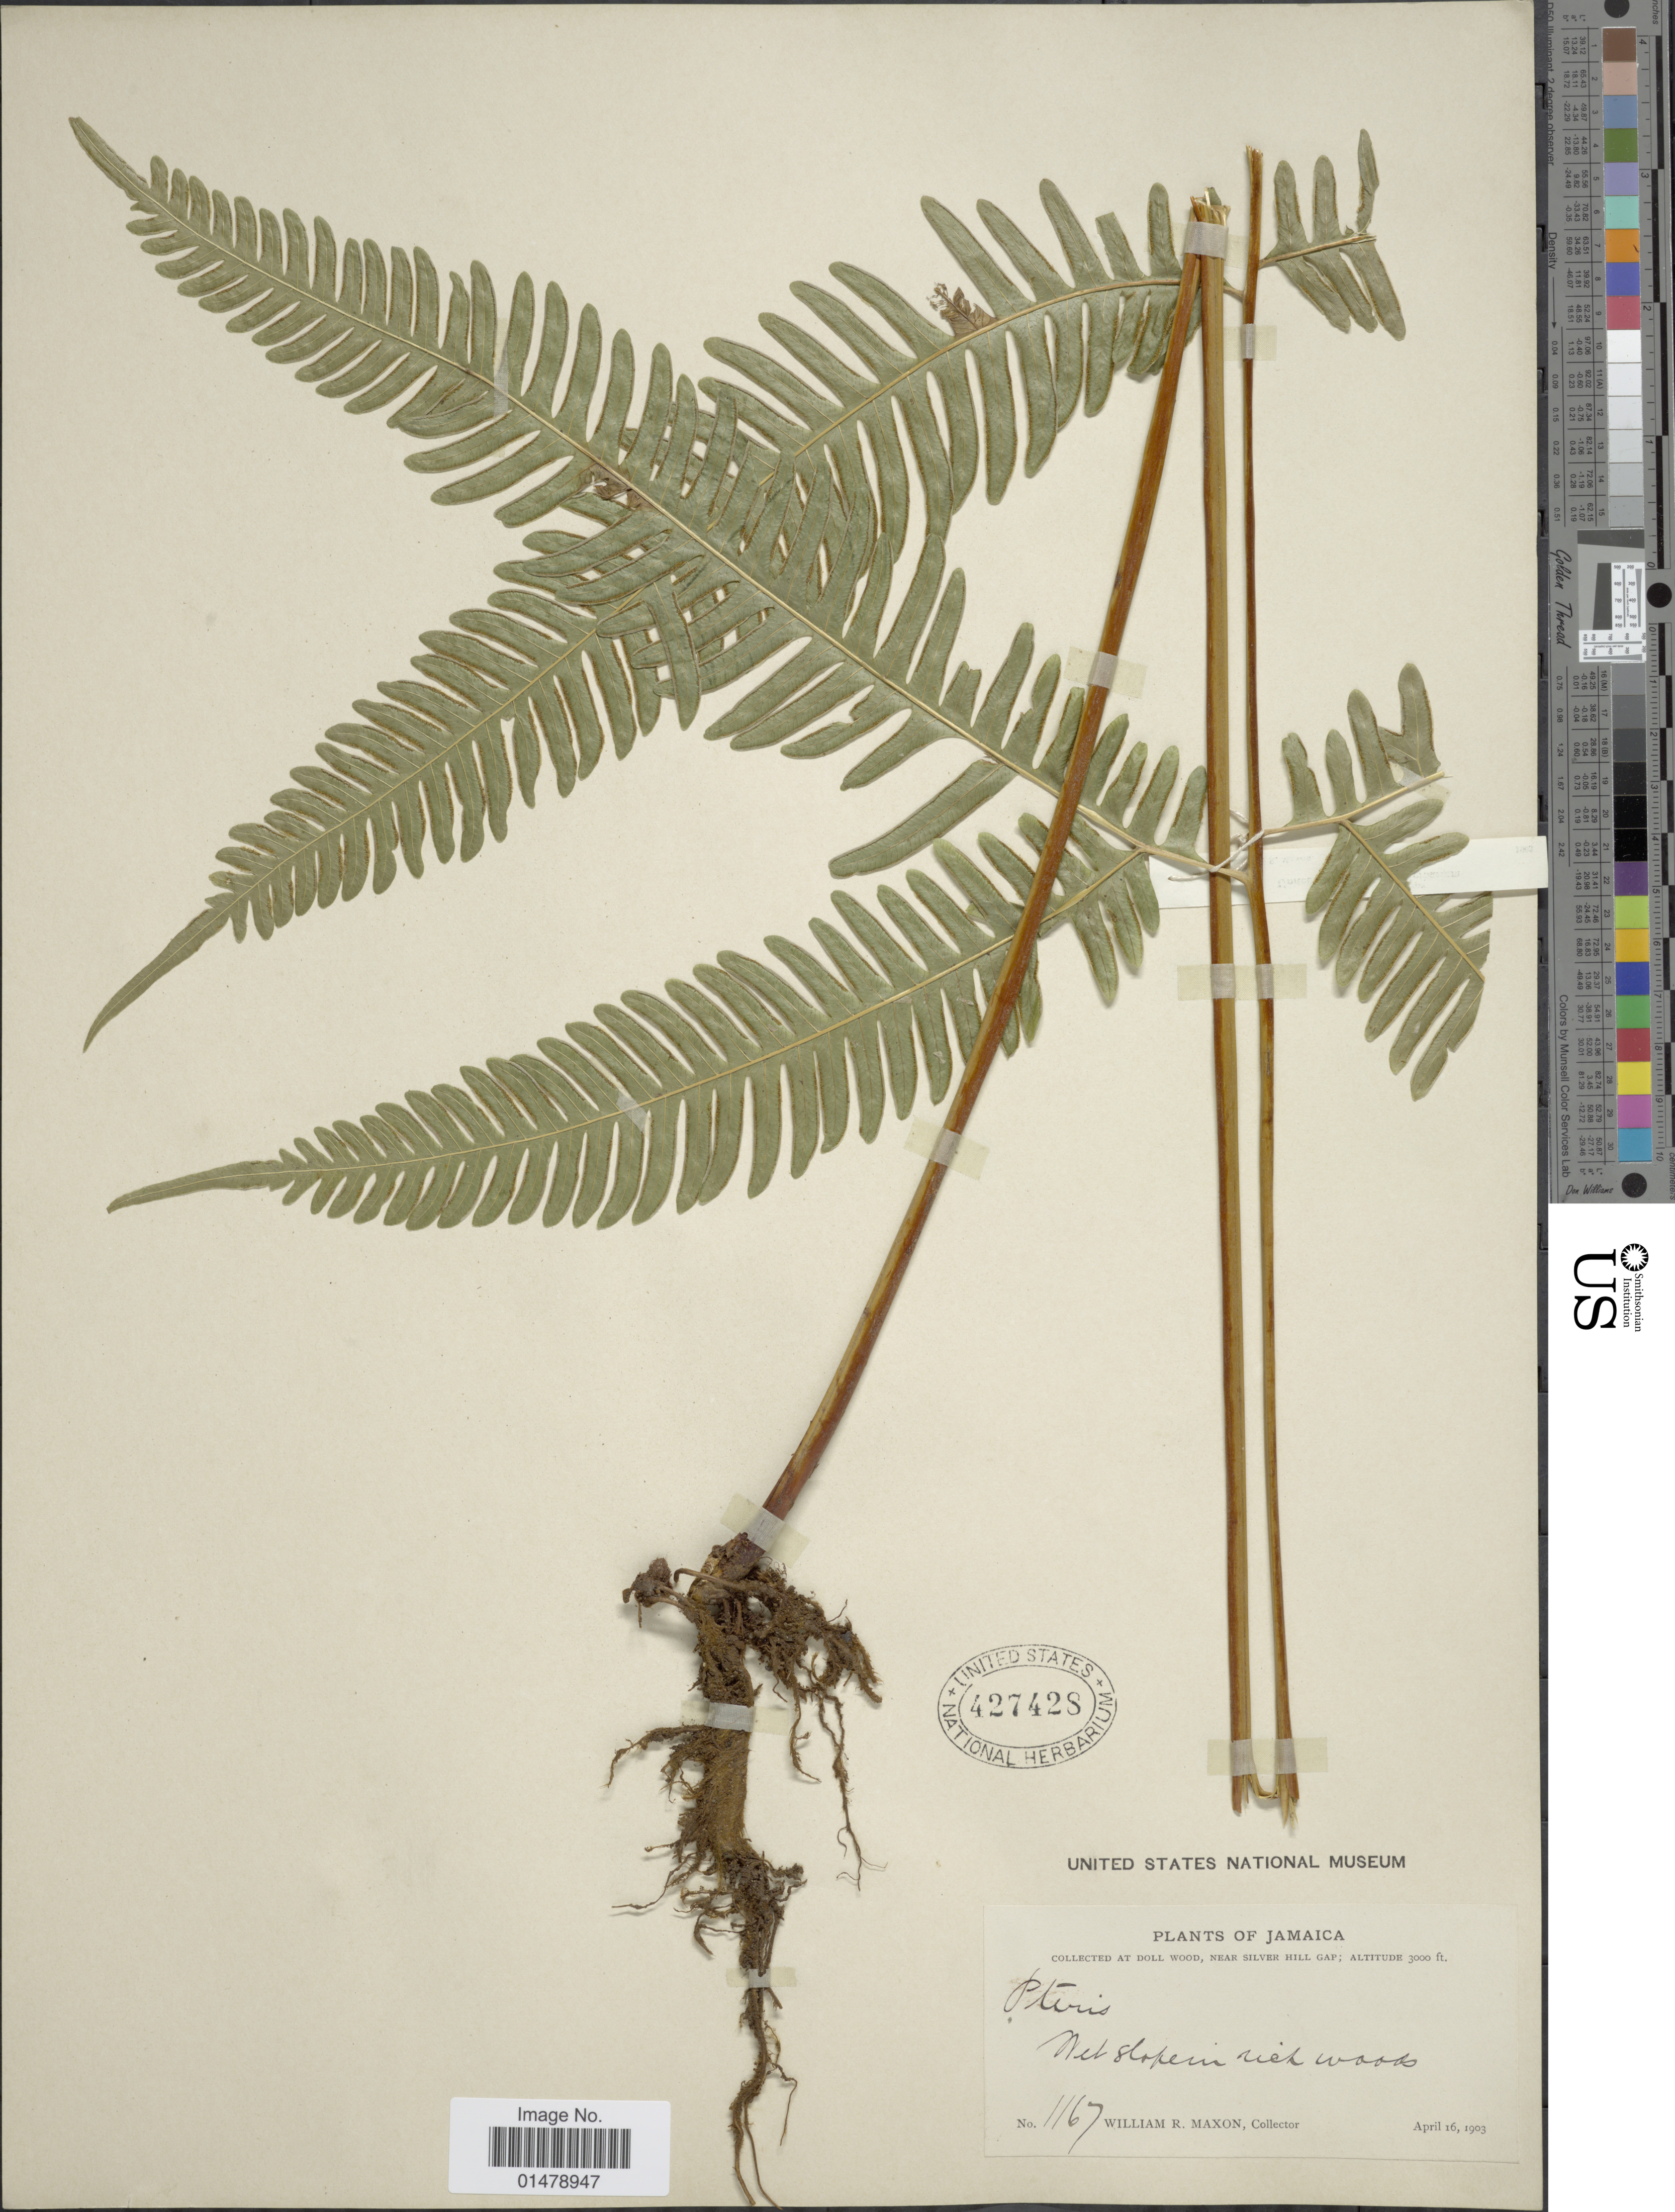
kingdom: Plantae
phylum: Tracheophyta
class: Polypodiopsida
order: Polypodiales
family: Pteridaceae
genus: Pteris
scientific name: Pteris quadriaurita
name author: Retz.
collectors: W. R. Maxon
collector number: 1167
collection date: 1903-04-16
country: Jamaica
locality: At Doll wood, near Silver Hill Gap.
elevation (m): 914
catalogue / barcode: US 427428